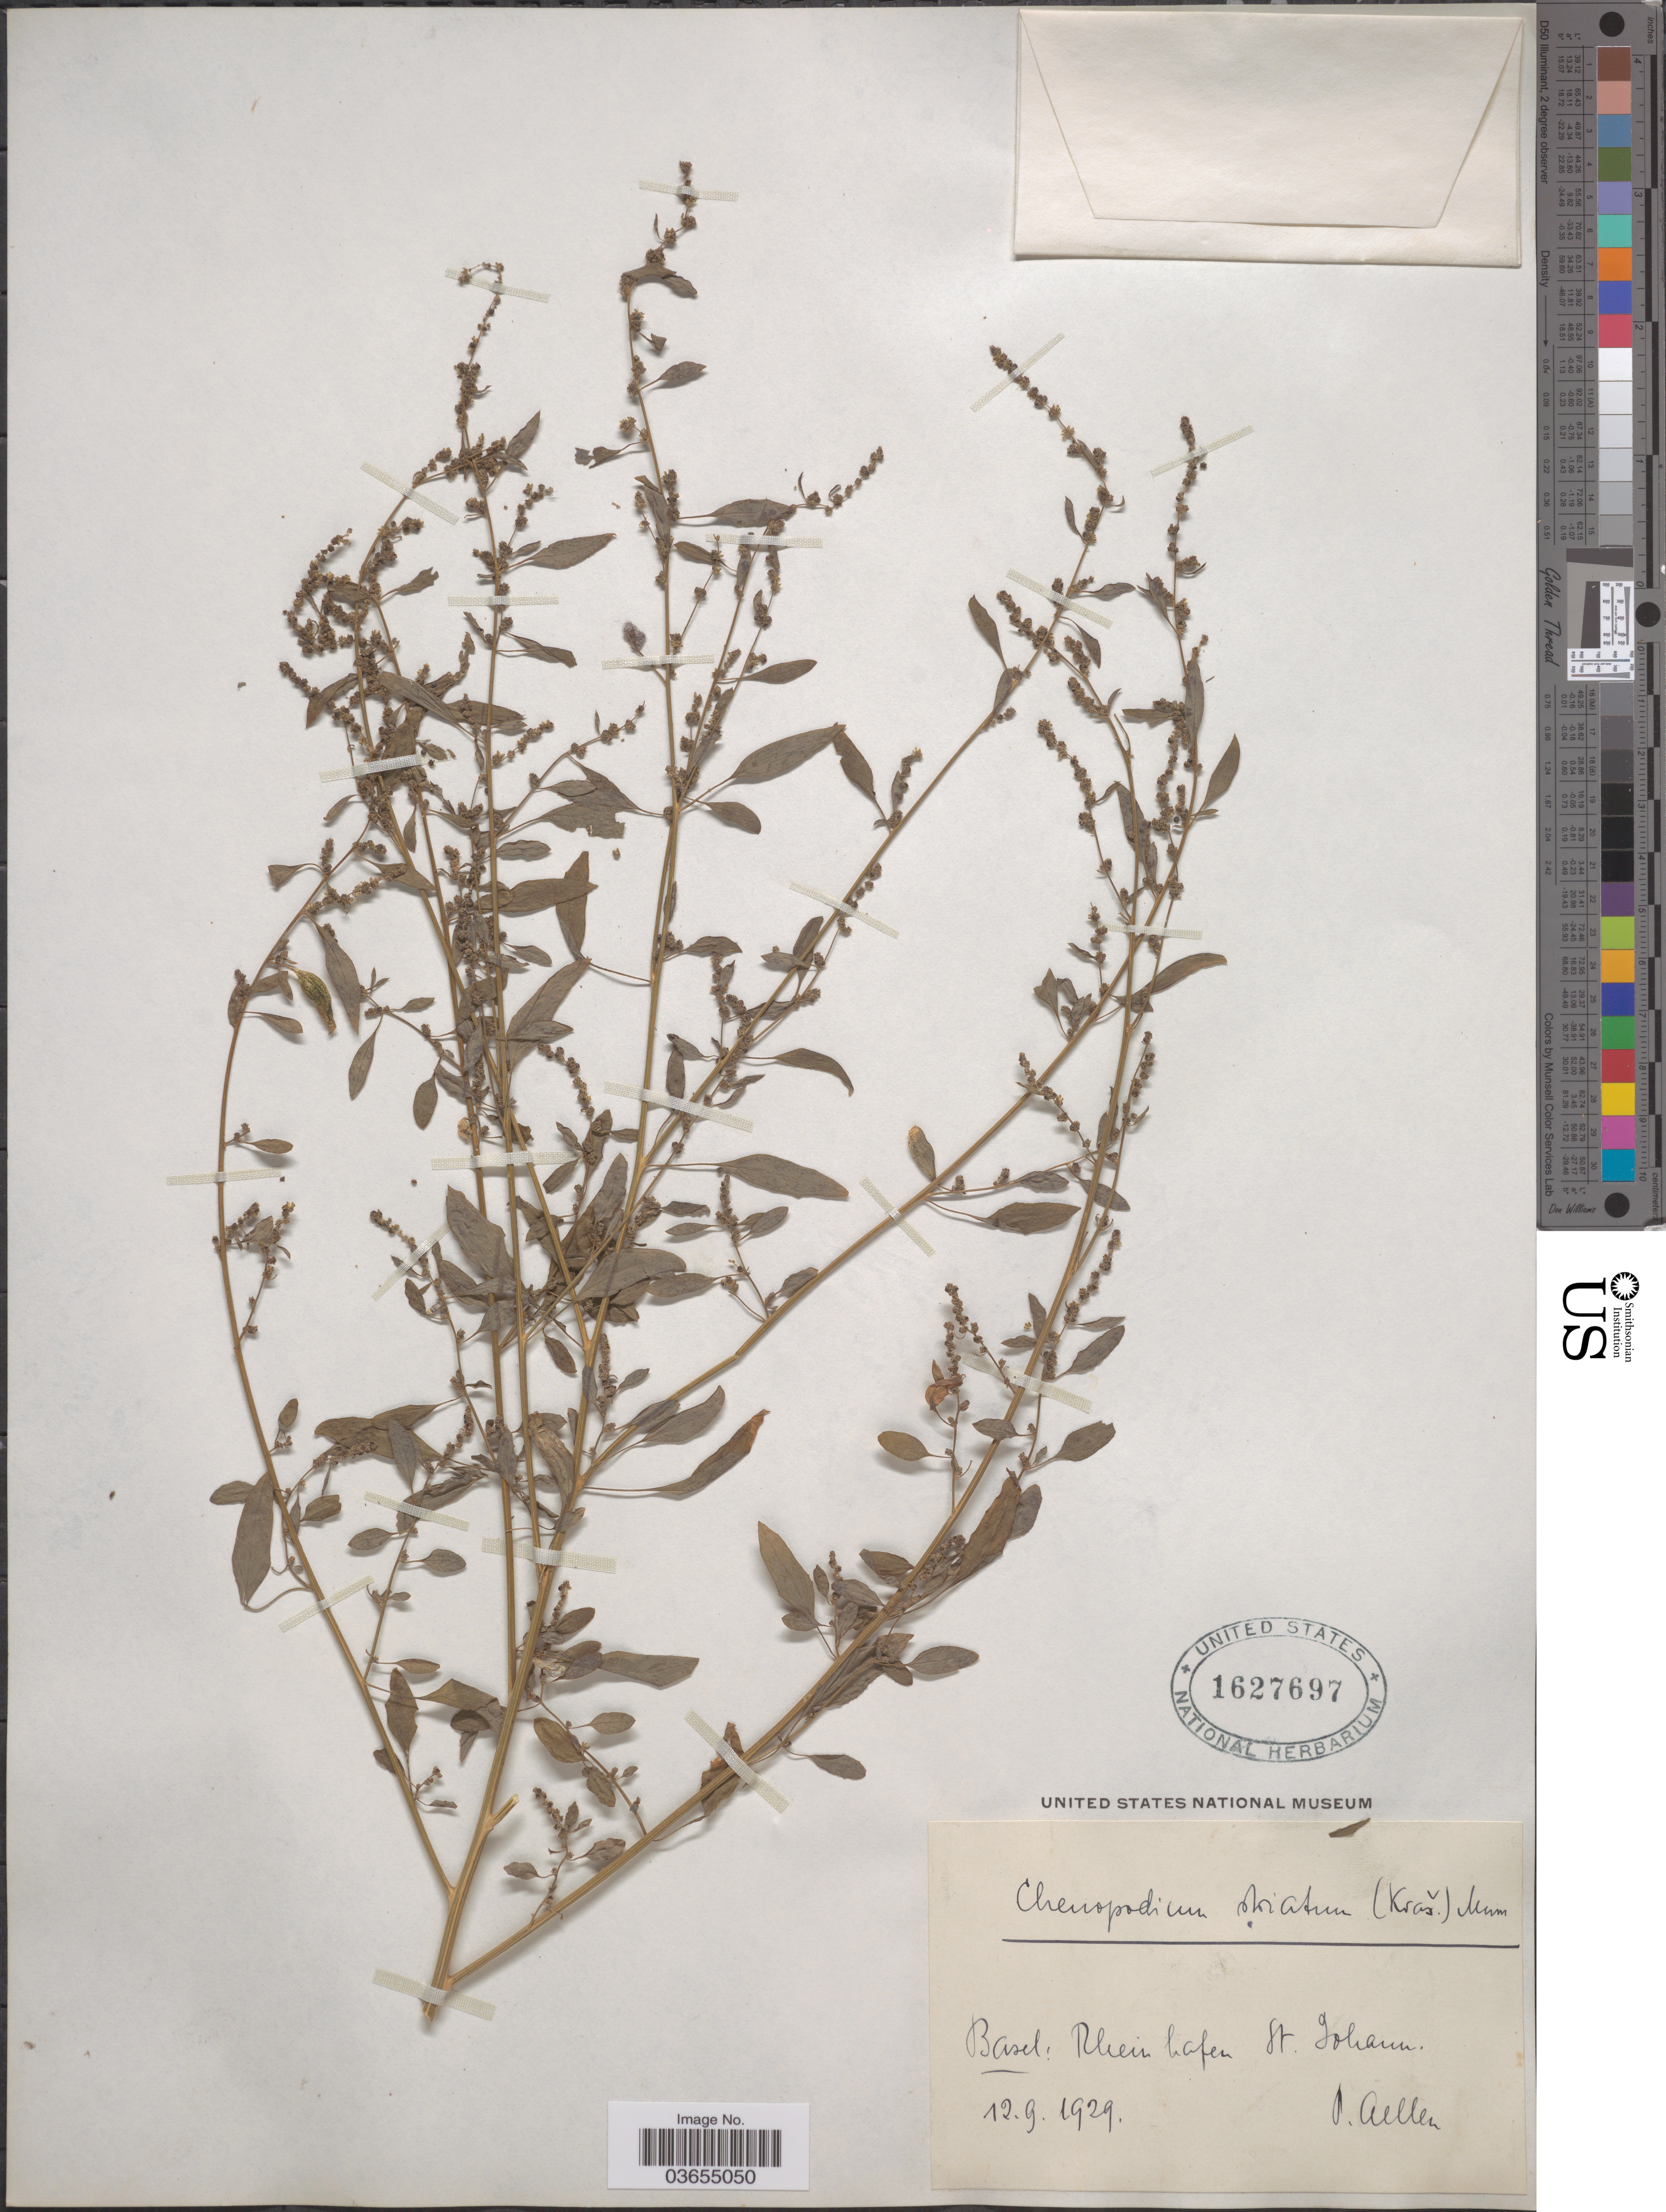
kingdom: Plantae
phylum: Tracheophyta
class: Magnoliopsida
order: Caryophyllales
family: Amaranthaceae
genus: Chenopodium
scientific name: Chenopodium striatum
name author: (Krasan) Murr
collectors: P. Aellen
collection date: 1929-09-12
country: Switzerland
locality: Basel: Rhein hafen St. Johann.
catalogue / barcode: US 1627697